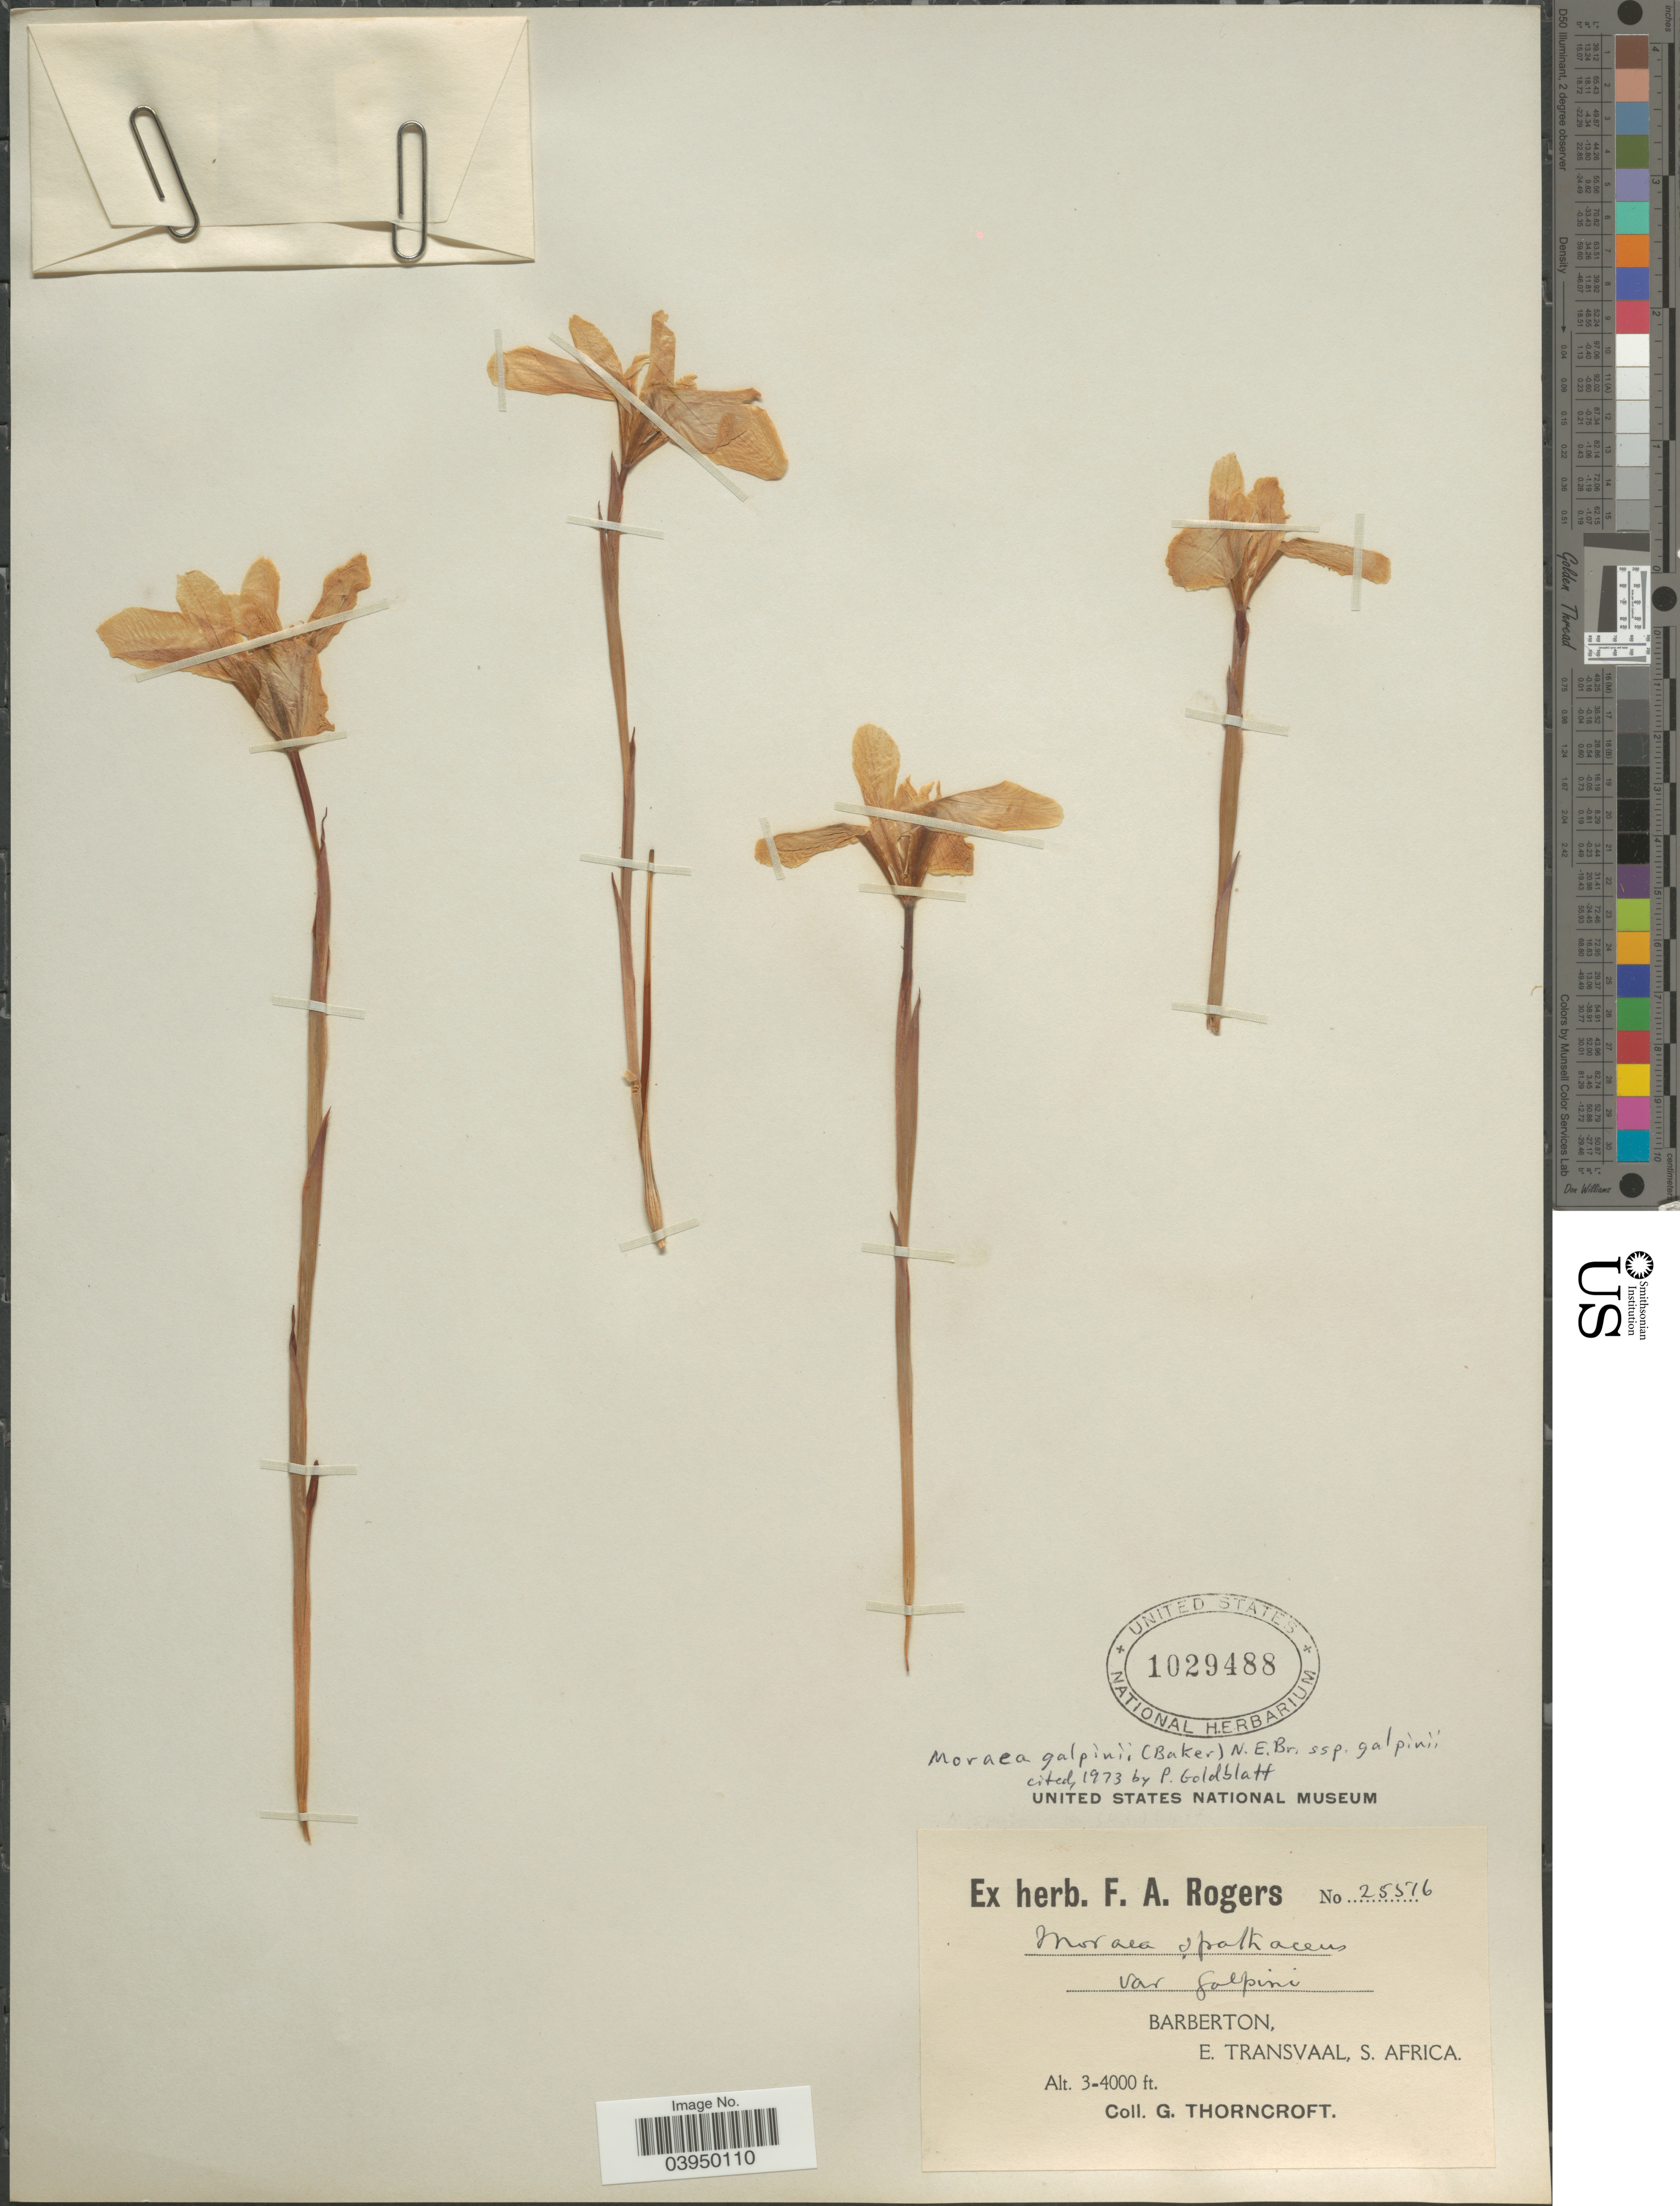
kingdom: Plantae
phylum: Tracheophyta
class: Liliopsida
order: Asparagales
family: Iridaceae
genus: Moraea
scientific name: Moraea galpinii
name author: (Baker) N.E. Br.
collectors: G. Thorncroft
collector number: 25516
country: South Africa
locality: Barberton, E. Transvaal, S. Africa.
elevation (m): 914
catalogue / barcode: US 1029488